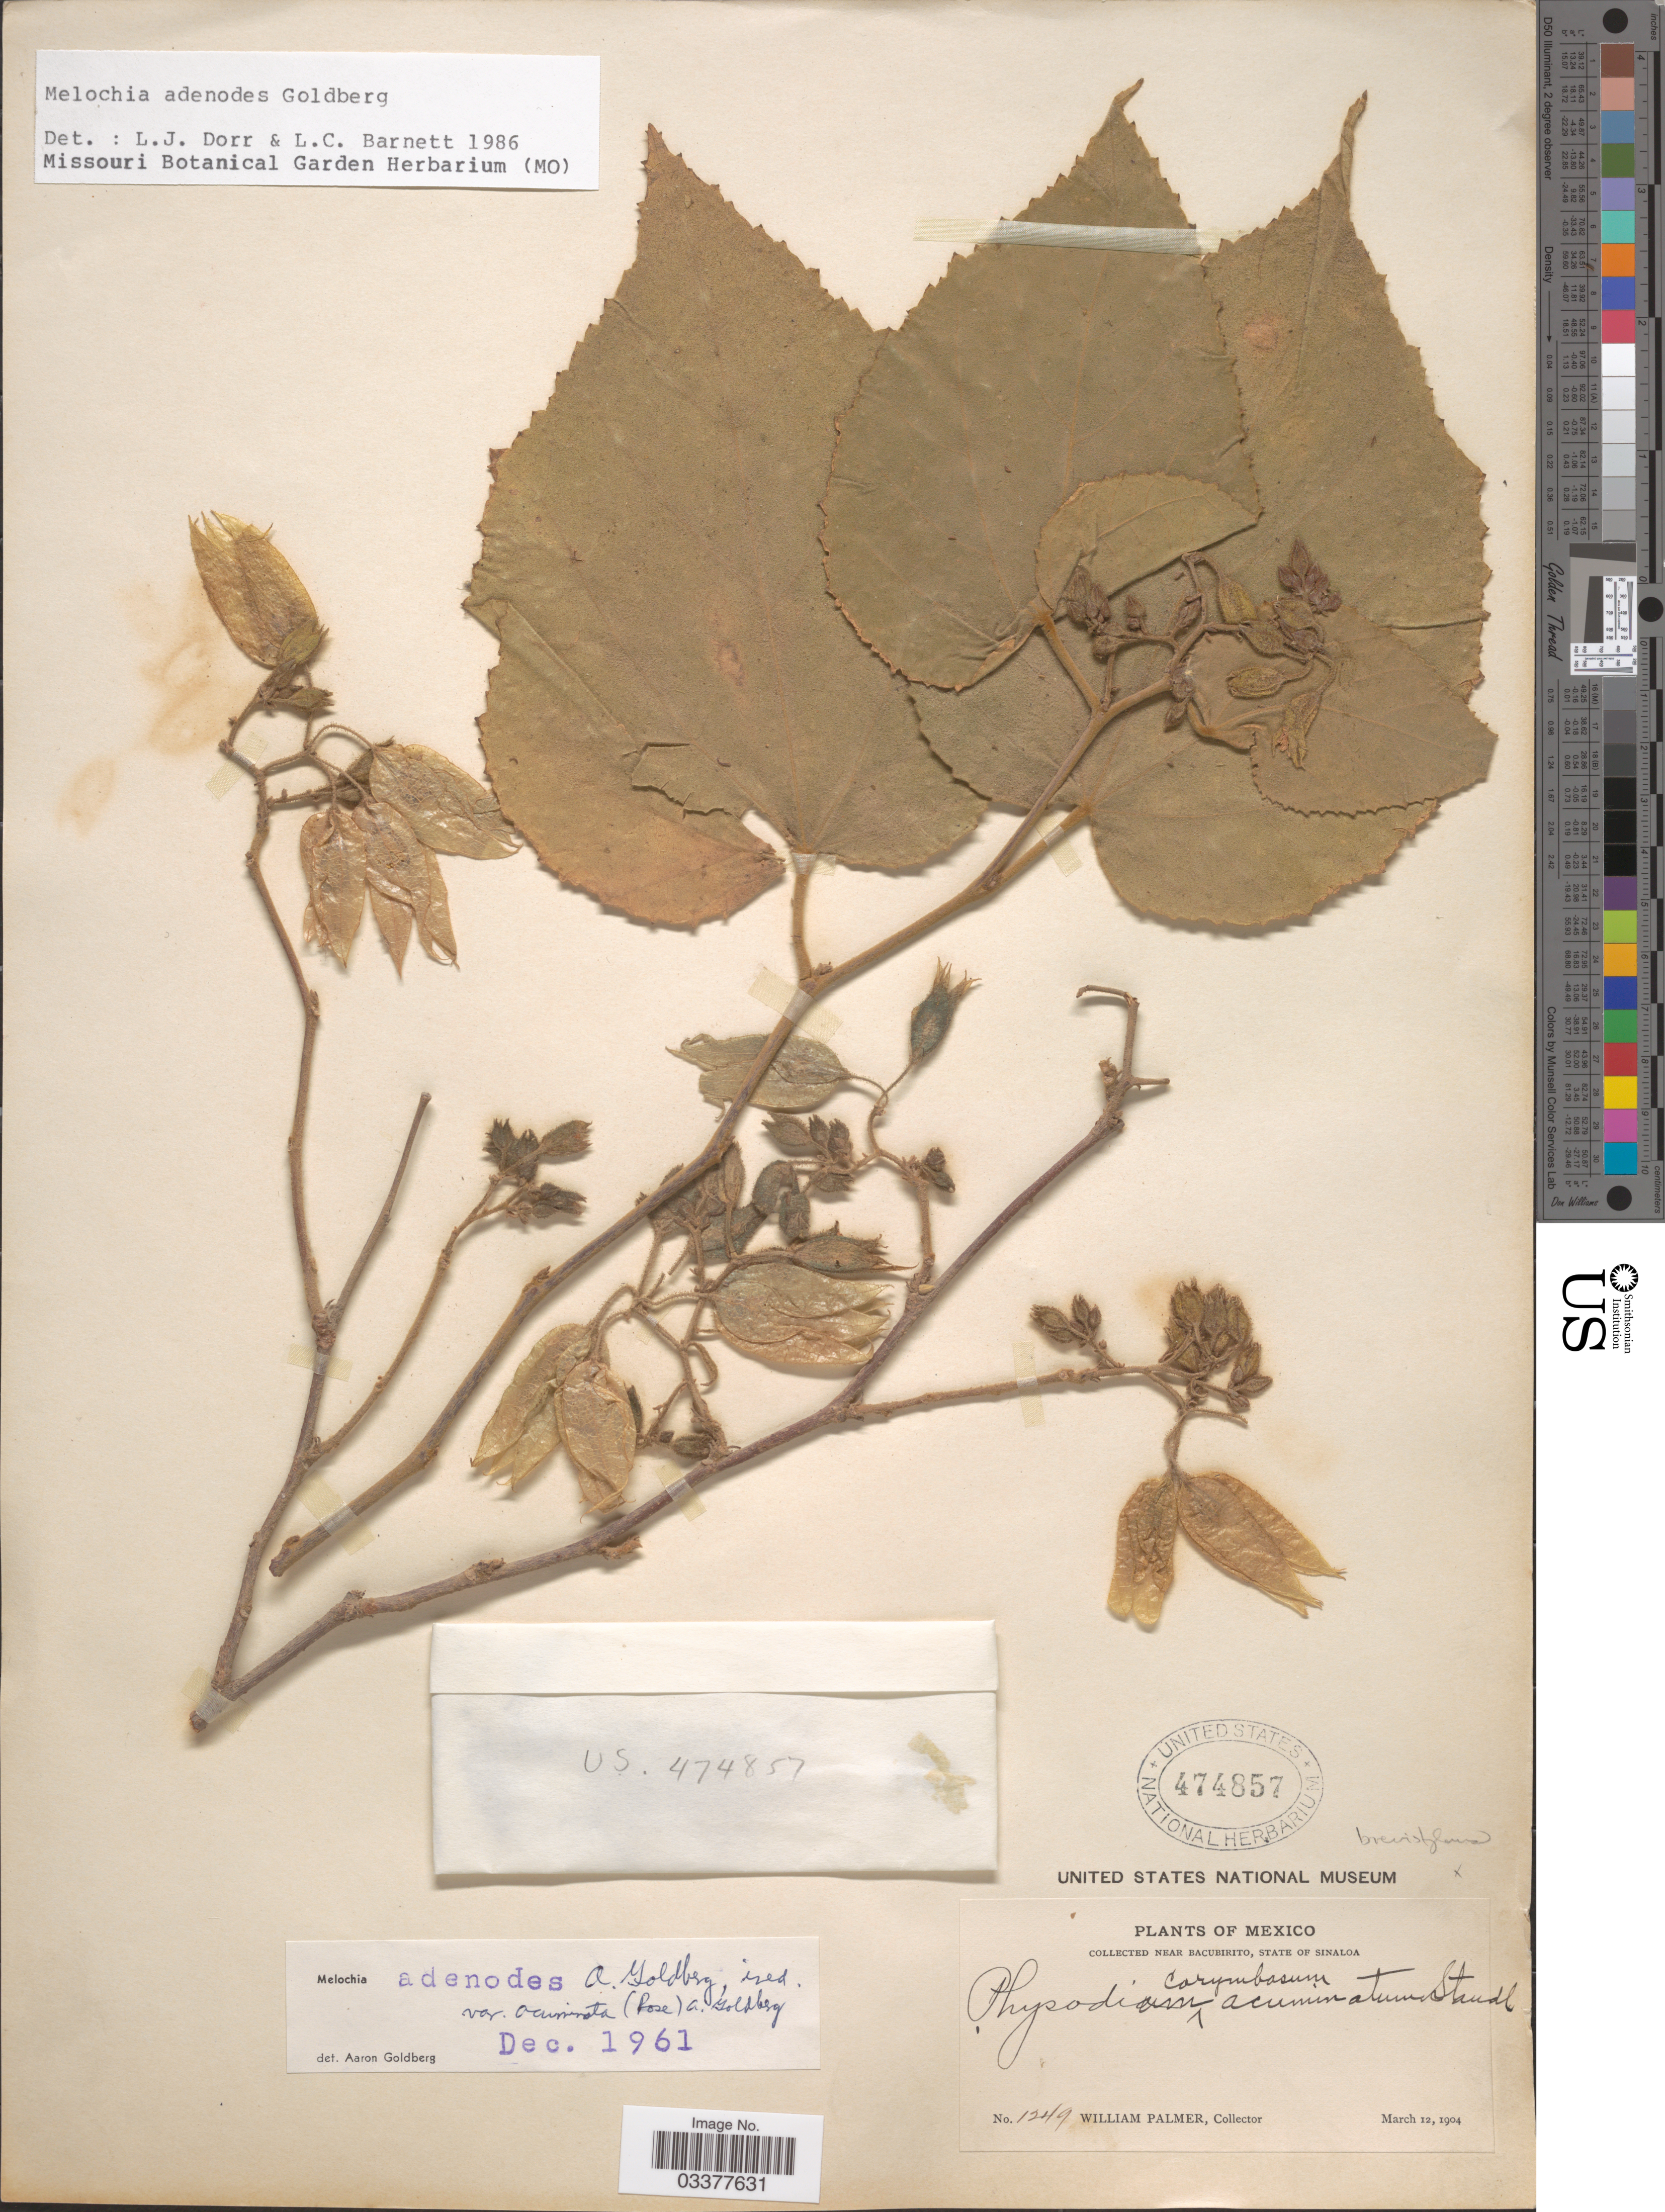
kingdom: Plantae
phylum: Tracheophyta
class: Magnoliopsida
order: Malvales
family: Malvaceae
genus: Melochia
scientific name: Melochia adenodes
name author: Goldberg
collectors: W. Palmer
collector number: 1249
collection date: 1904-03-12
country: Mexico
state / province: Sinaloa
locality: Near Bacubirito.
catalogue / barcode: US 474857